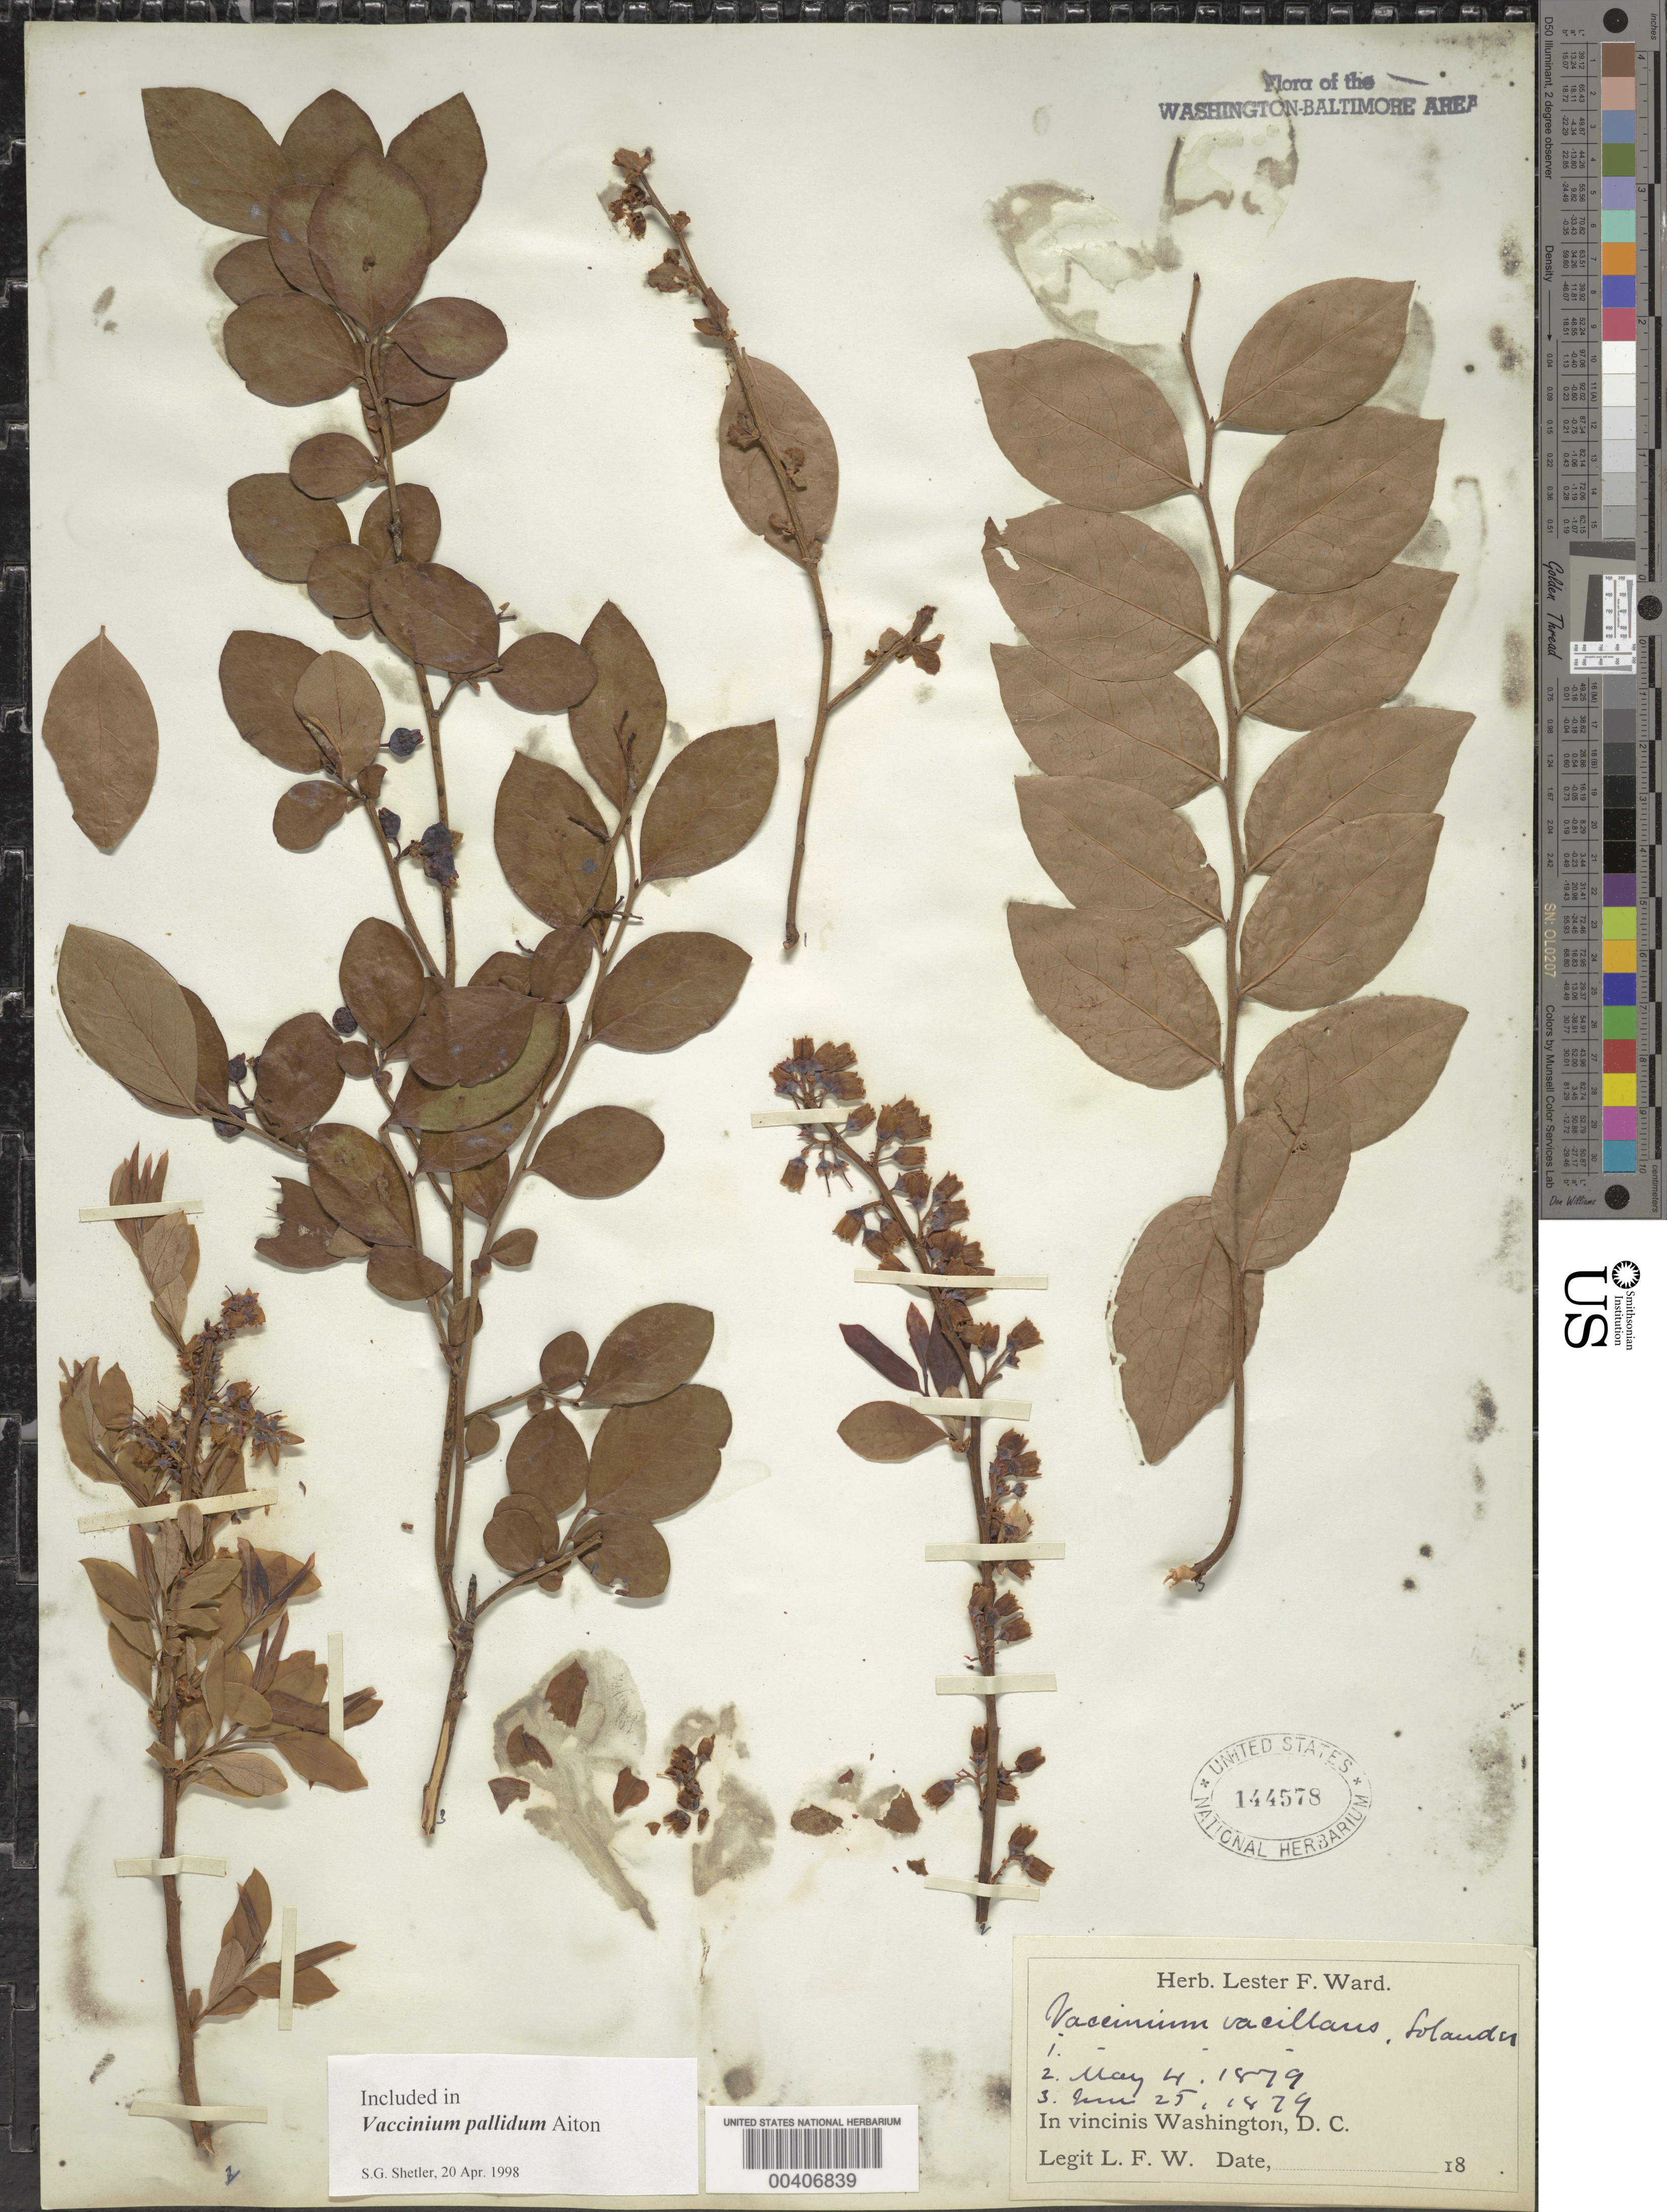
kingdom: Plantae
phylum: Tracheophyta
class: Magnoliopsida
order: Ericales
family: Ericaceae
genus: Vaccinium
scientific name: Vaccinium pallidum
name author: Aiton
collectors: L. F. Ward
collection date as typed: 04 May 1879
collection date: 1879-05-04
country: United States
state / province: District of Columbia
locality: Washington DC Area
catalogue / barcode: US 144578